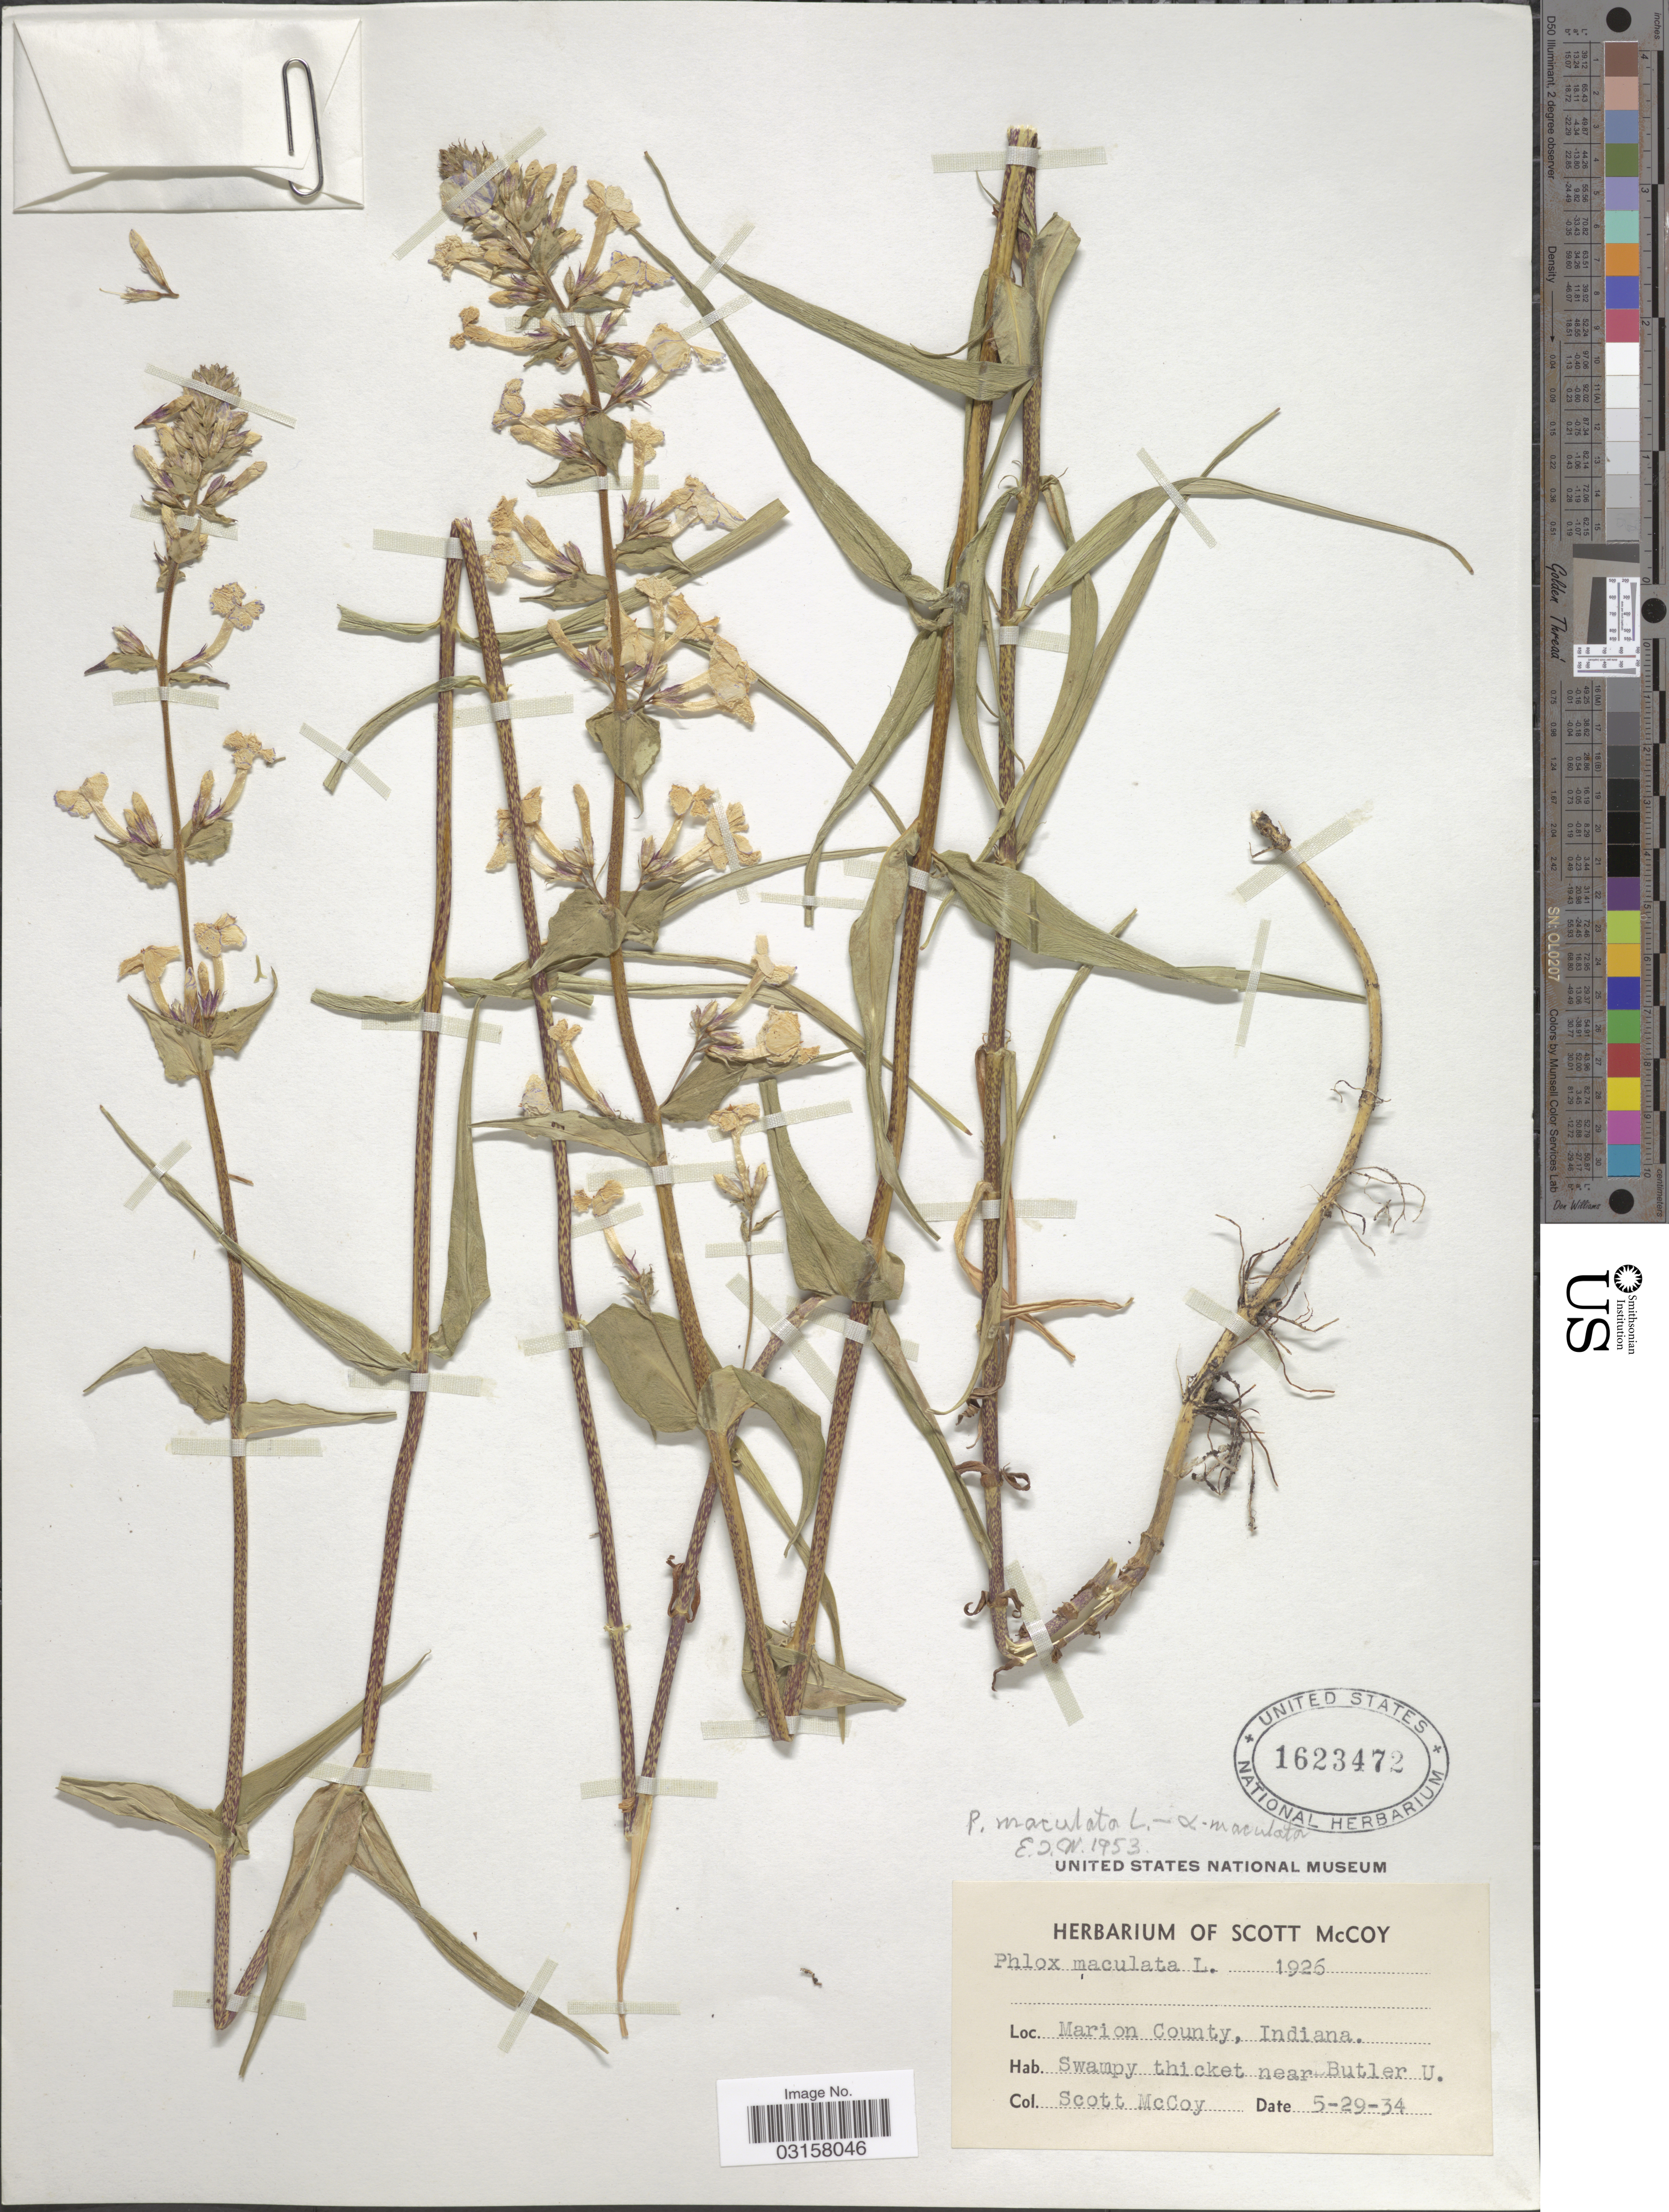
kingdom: Plantae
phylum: Tracheophyta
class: Magnoliopsida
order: Ericales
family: Polemoniaceae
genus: Phlox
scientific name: Phlox maculata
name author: L.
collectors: S. McCoy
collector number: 1926?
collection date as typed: Transcribed d/m/y: 29/5/34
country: United States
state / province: Indiana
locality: Marion County. Swampy thicket near Butler U.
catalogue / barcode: US 1623472